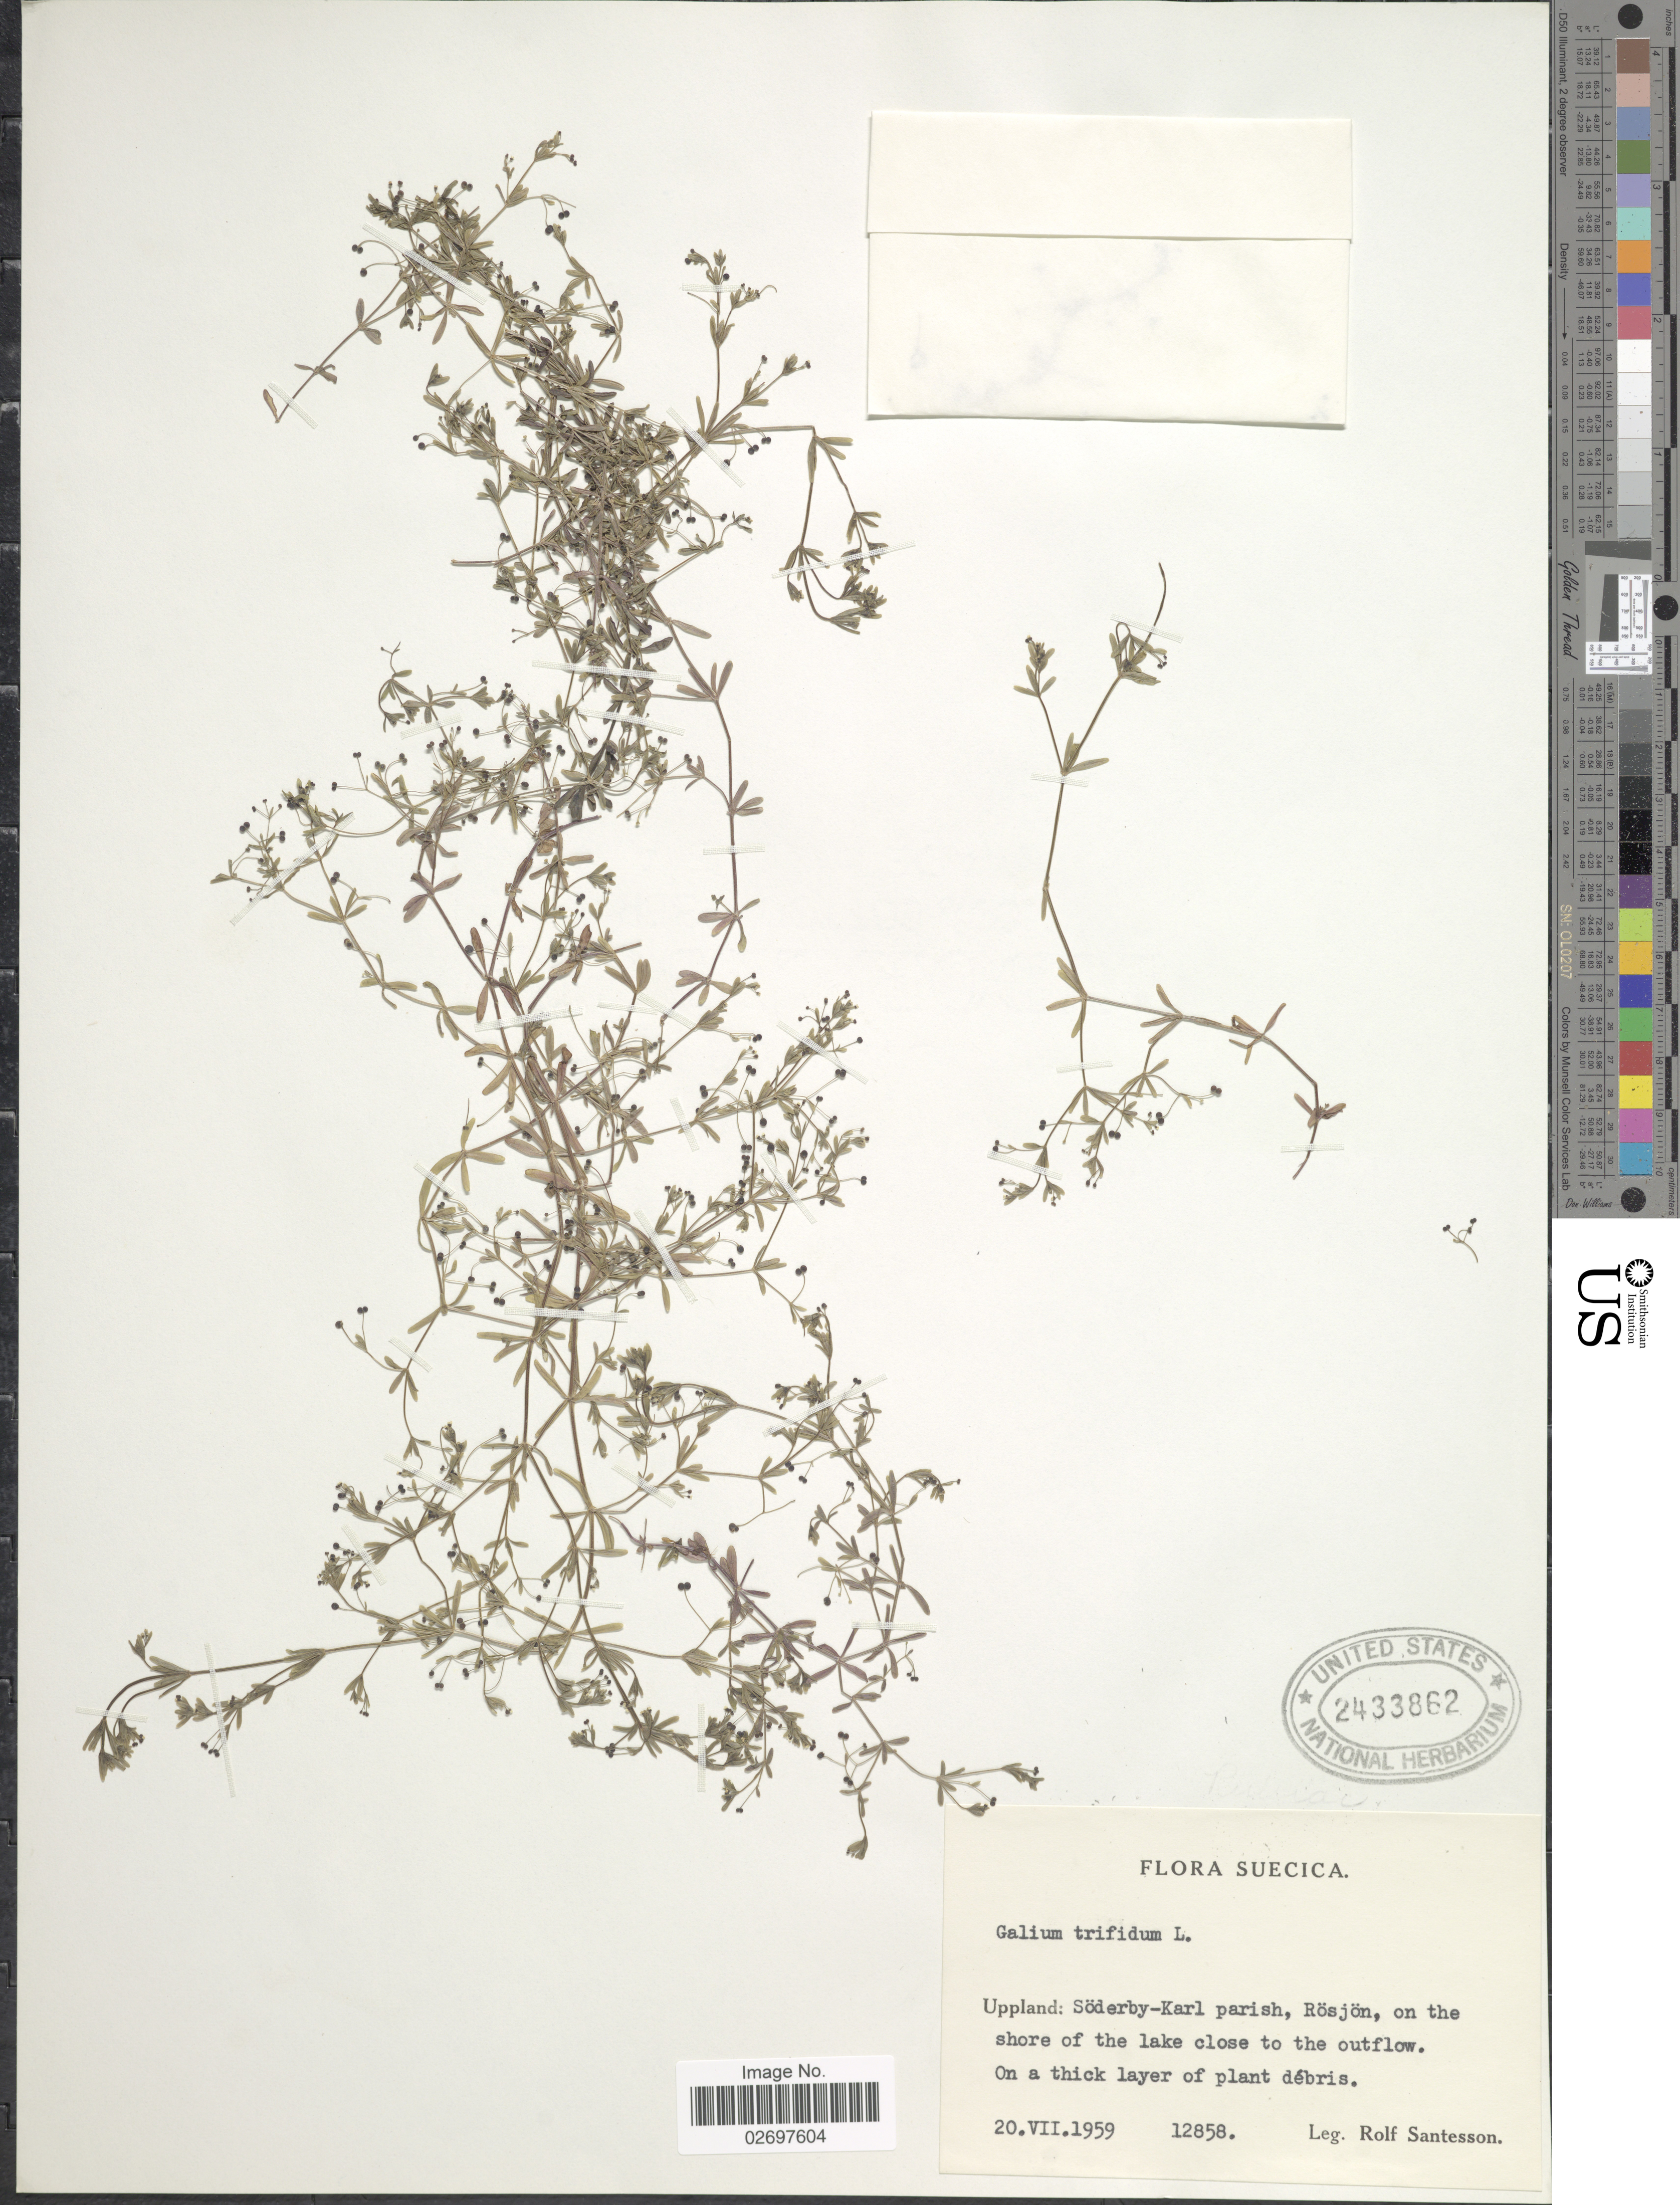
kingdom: Plantae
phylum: Tracheophyta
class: Magnoliopsida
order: Gentianales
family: Rubiaceae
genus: Galium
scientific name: Galium trifidum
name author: L.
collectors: R. Santesson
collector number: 12858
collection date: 1959-07-20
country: Sweden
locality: Suecica. Uppland: Söderby-Karl parish, Rösjön.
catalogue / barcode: US 2433862